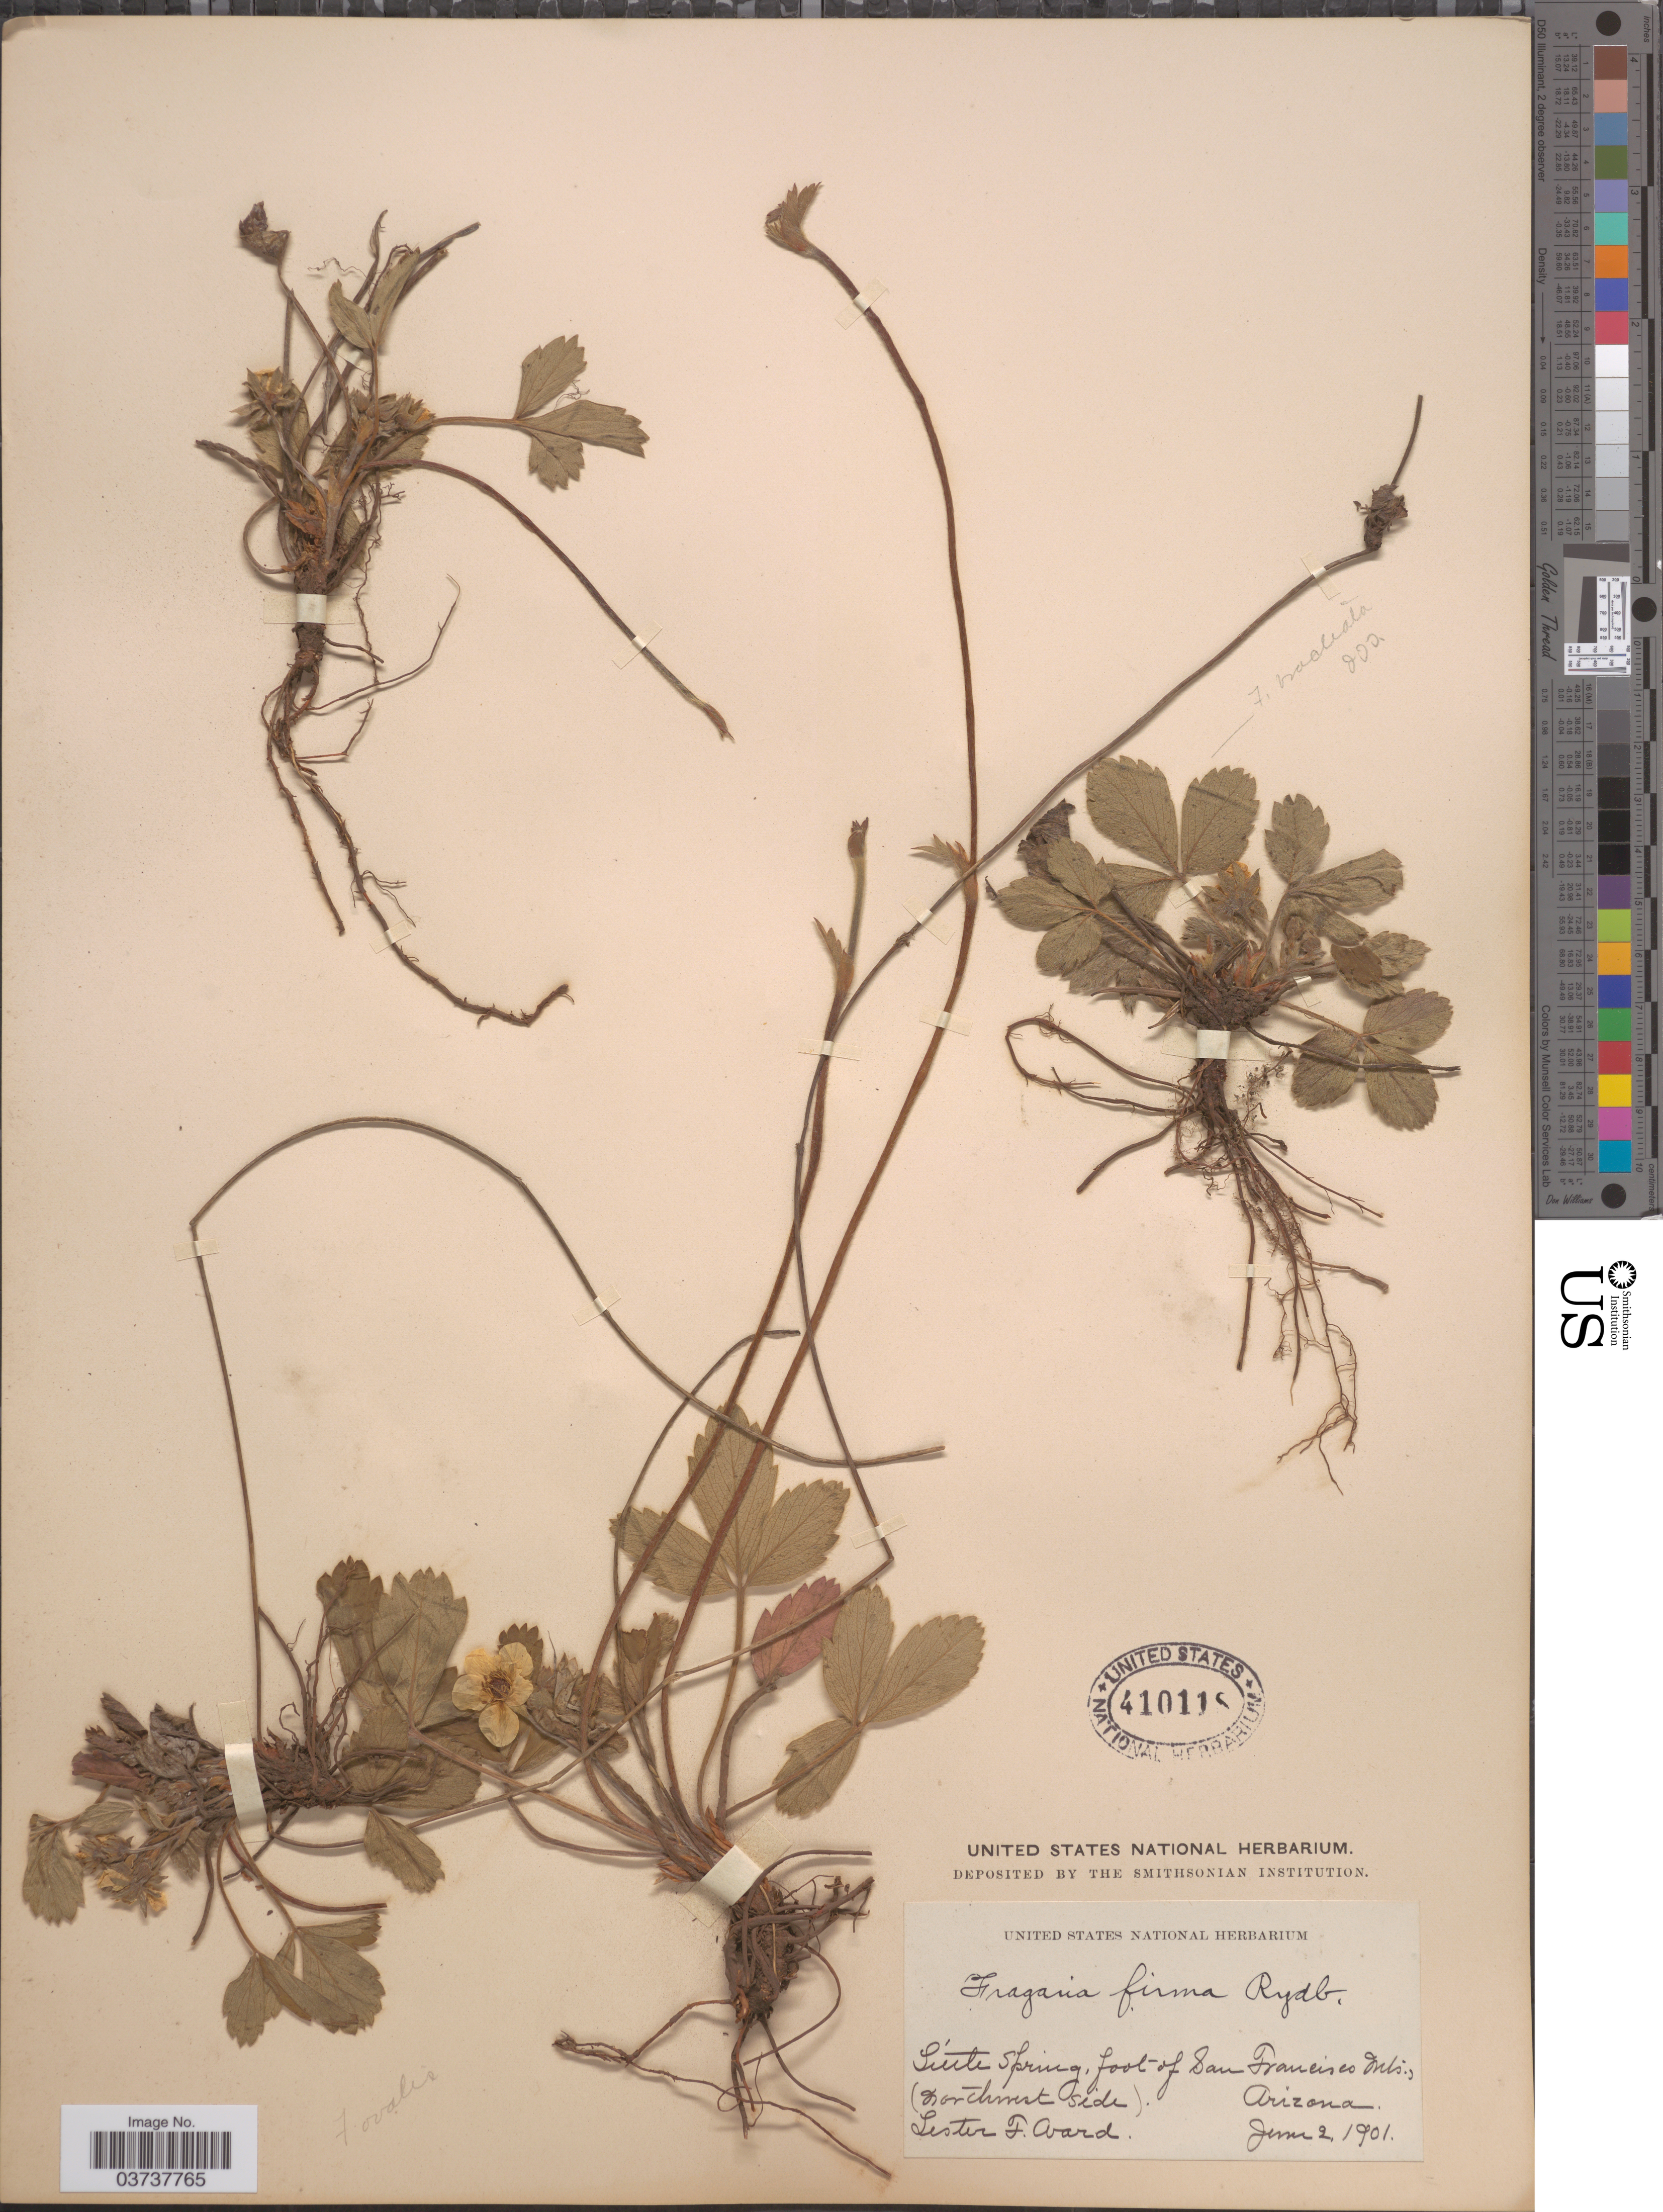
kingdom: Plantae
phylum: Tracheophyta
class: Magnoliopsida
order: Rosales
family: Rosaceae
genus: Fragaria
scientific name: Fragaria virginiana subsp. glauca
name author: (S. Watson) Staudt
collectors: L. F. Ward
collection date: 1901-06-02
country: United States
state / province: Arizona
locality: Little Spring, foot of San Francisco Mts., (northwest side).